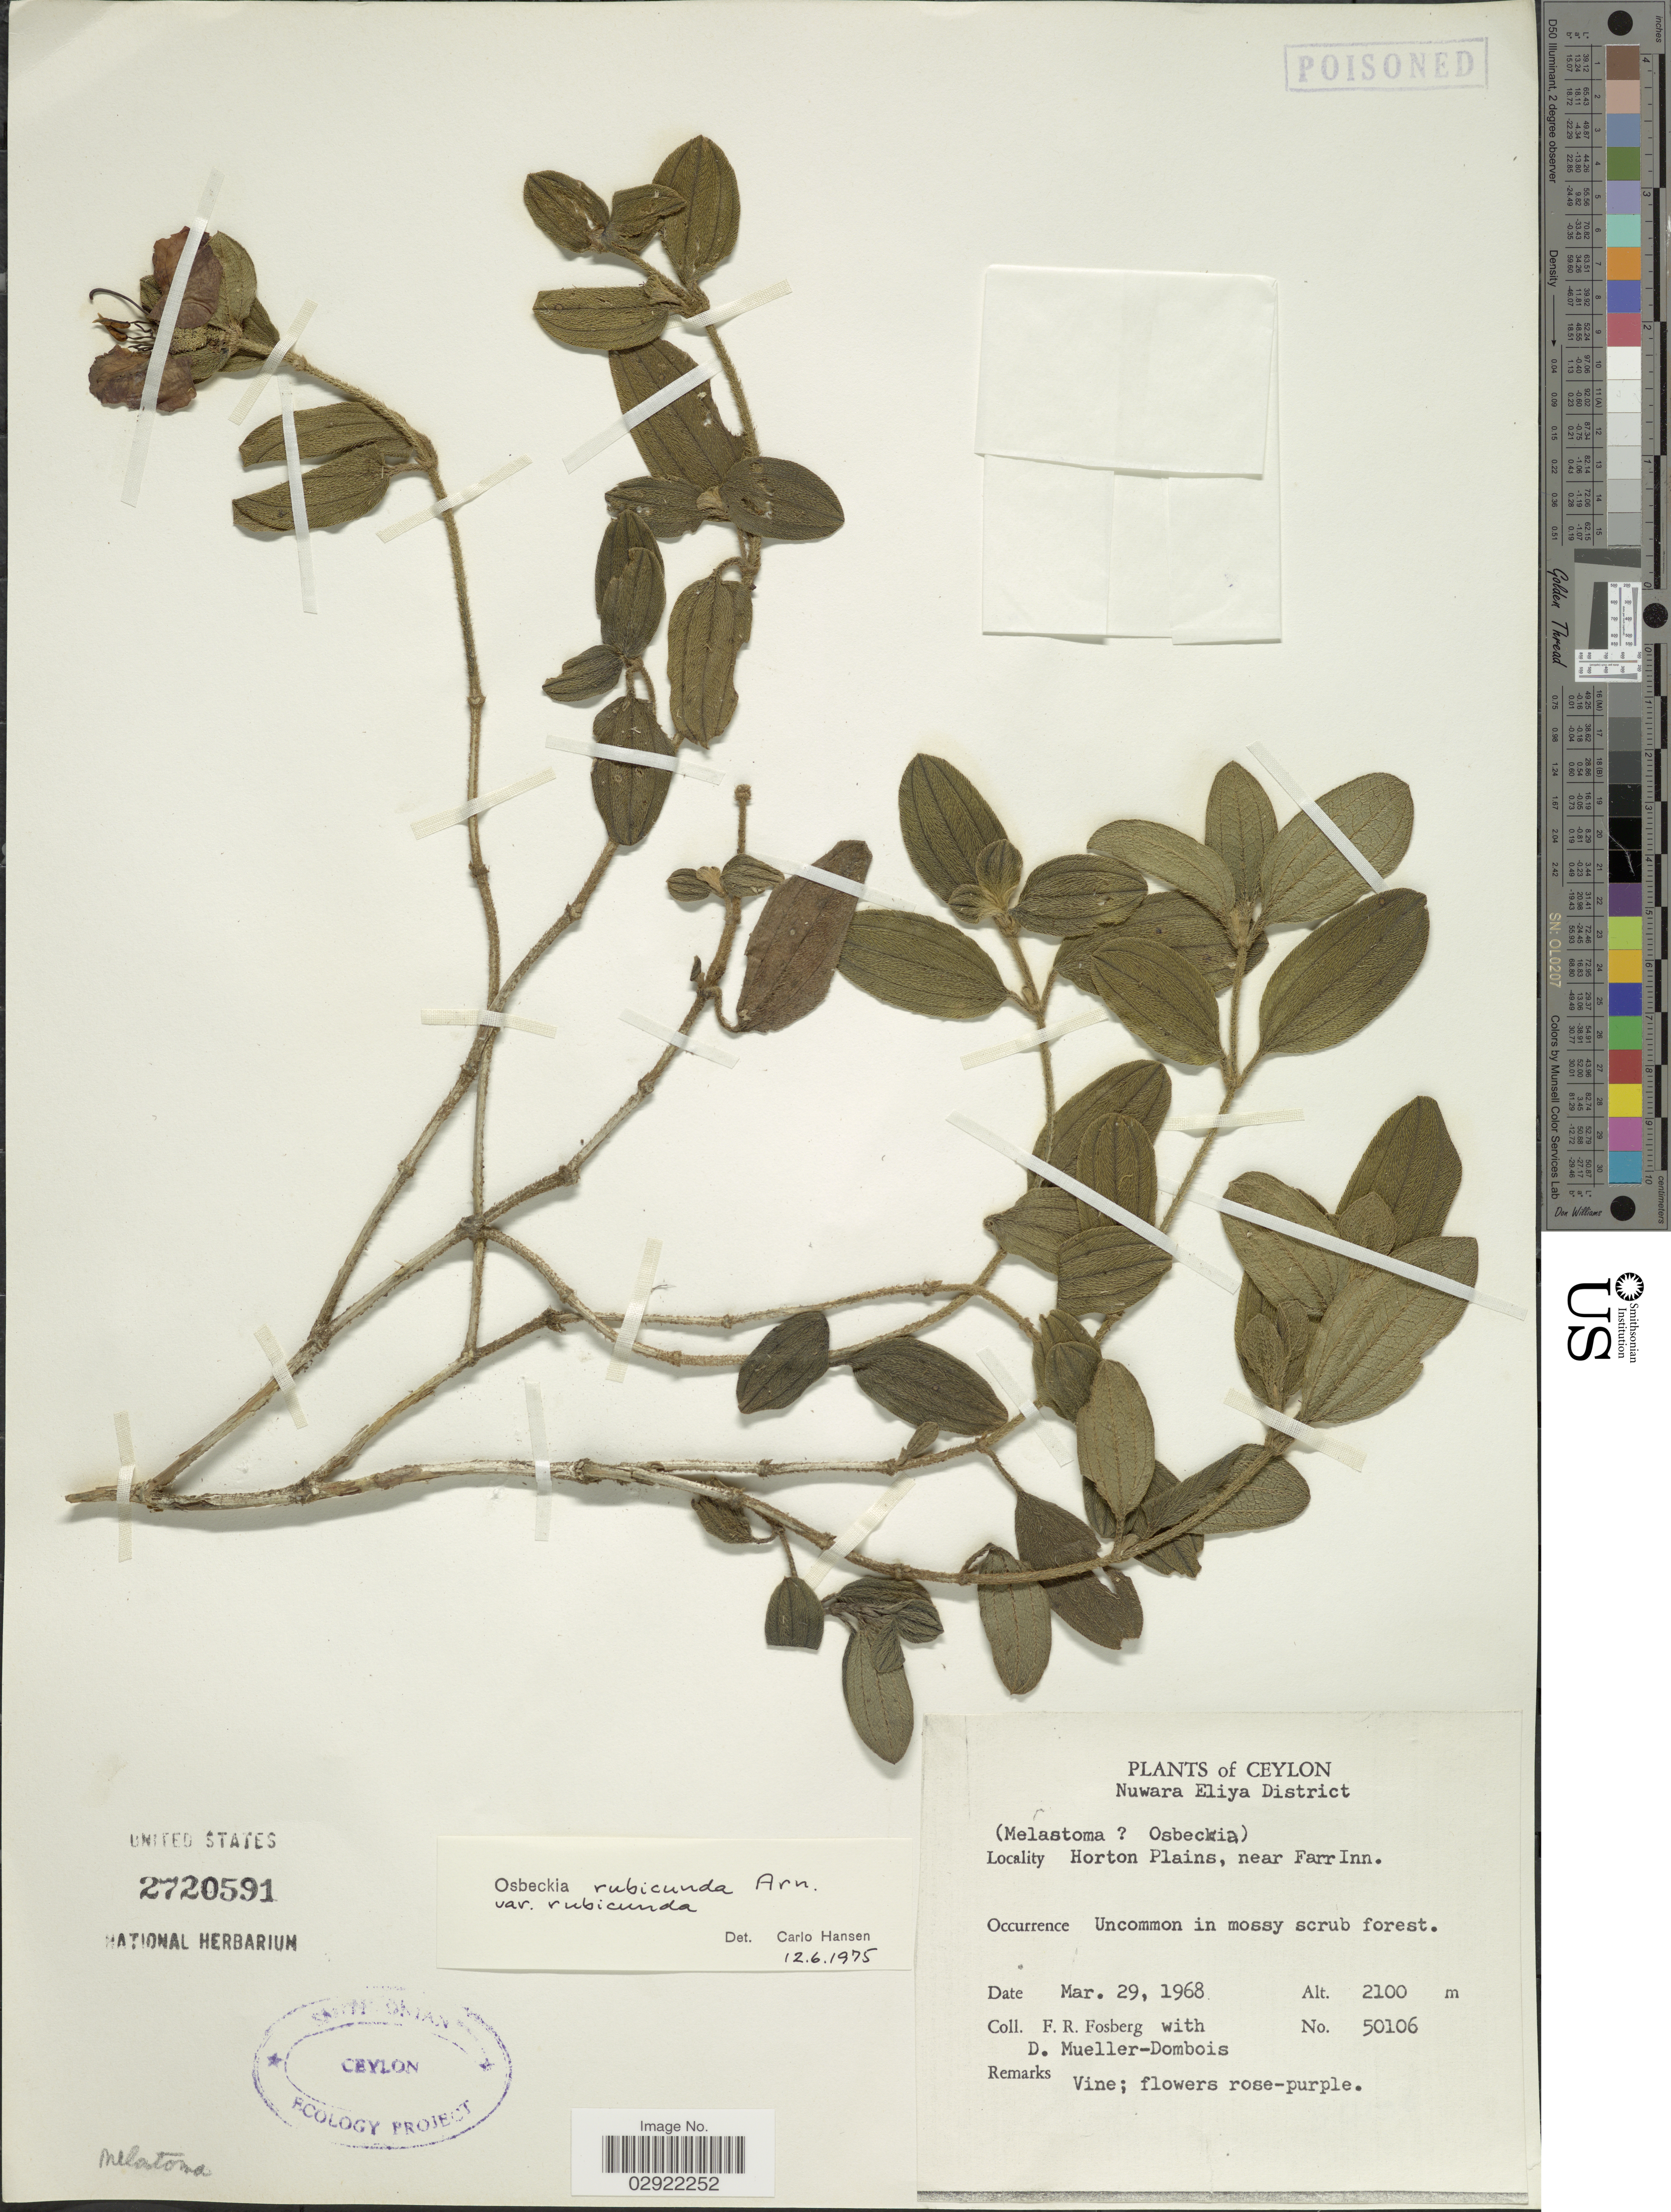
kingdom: Plantae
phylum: Tracheophyta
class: Magnoliopsida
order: Myrtales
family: Melastomataceae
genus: Osbeckia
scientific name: Osbeckia rubicunda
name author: Arn.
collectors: F. R. Fosberg & D. Mueller-Dombois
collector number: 50106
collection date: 1968-03-29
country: Sri Lanka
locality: Ceylon. Nuwara Eliya District. Horton Plains, near Farr Inn.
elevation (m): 2100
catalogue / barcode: US 2720591